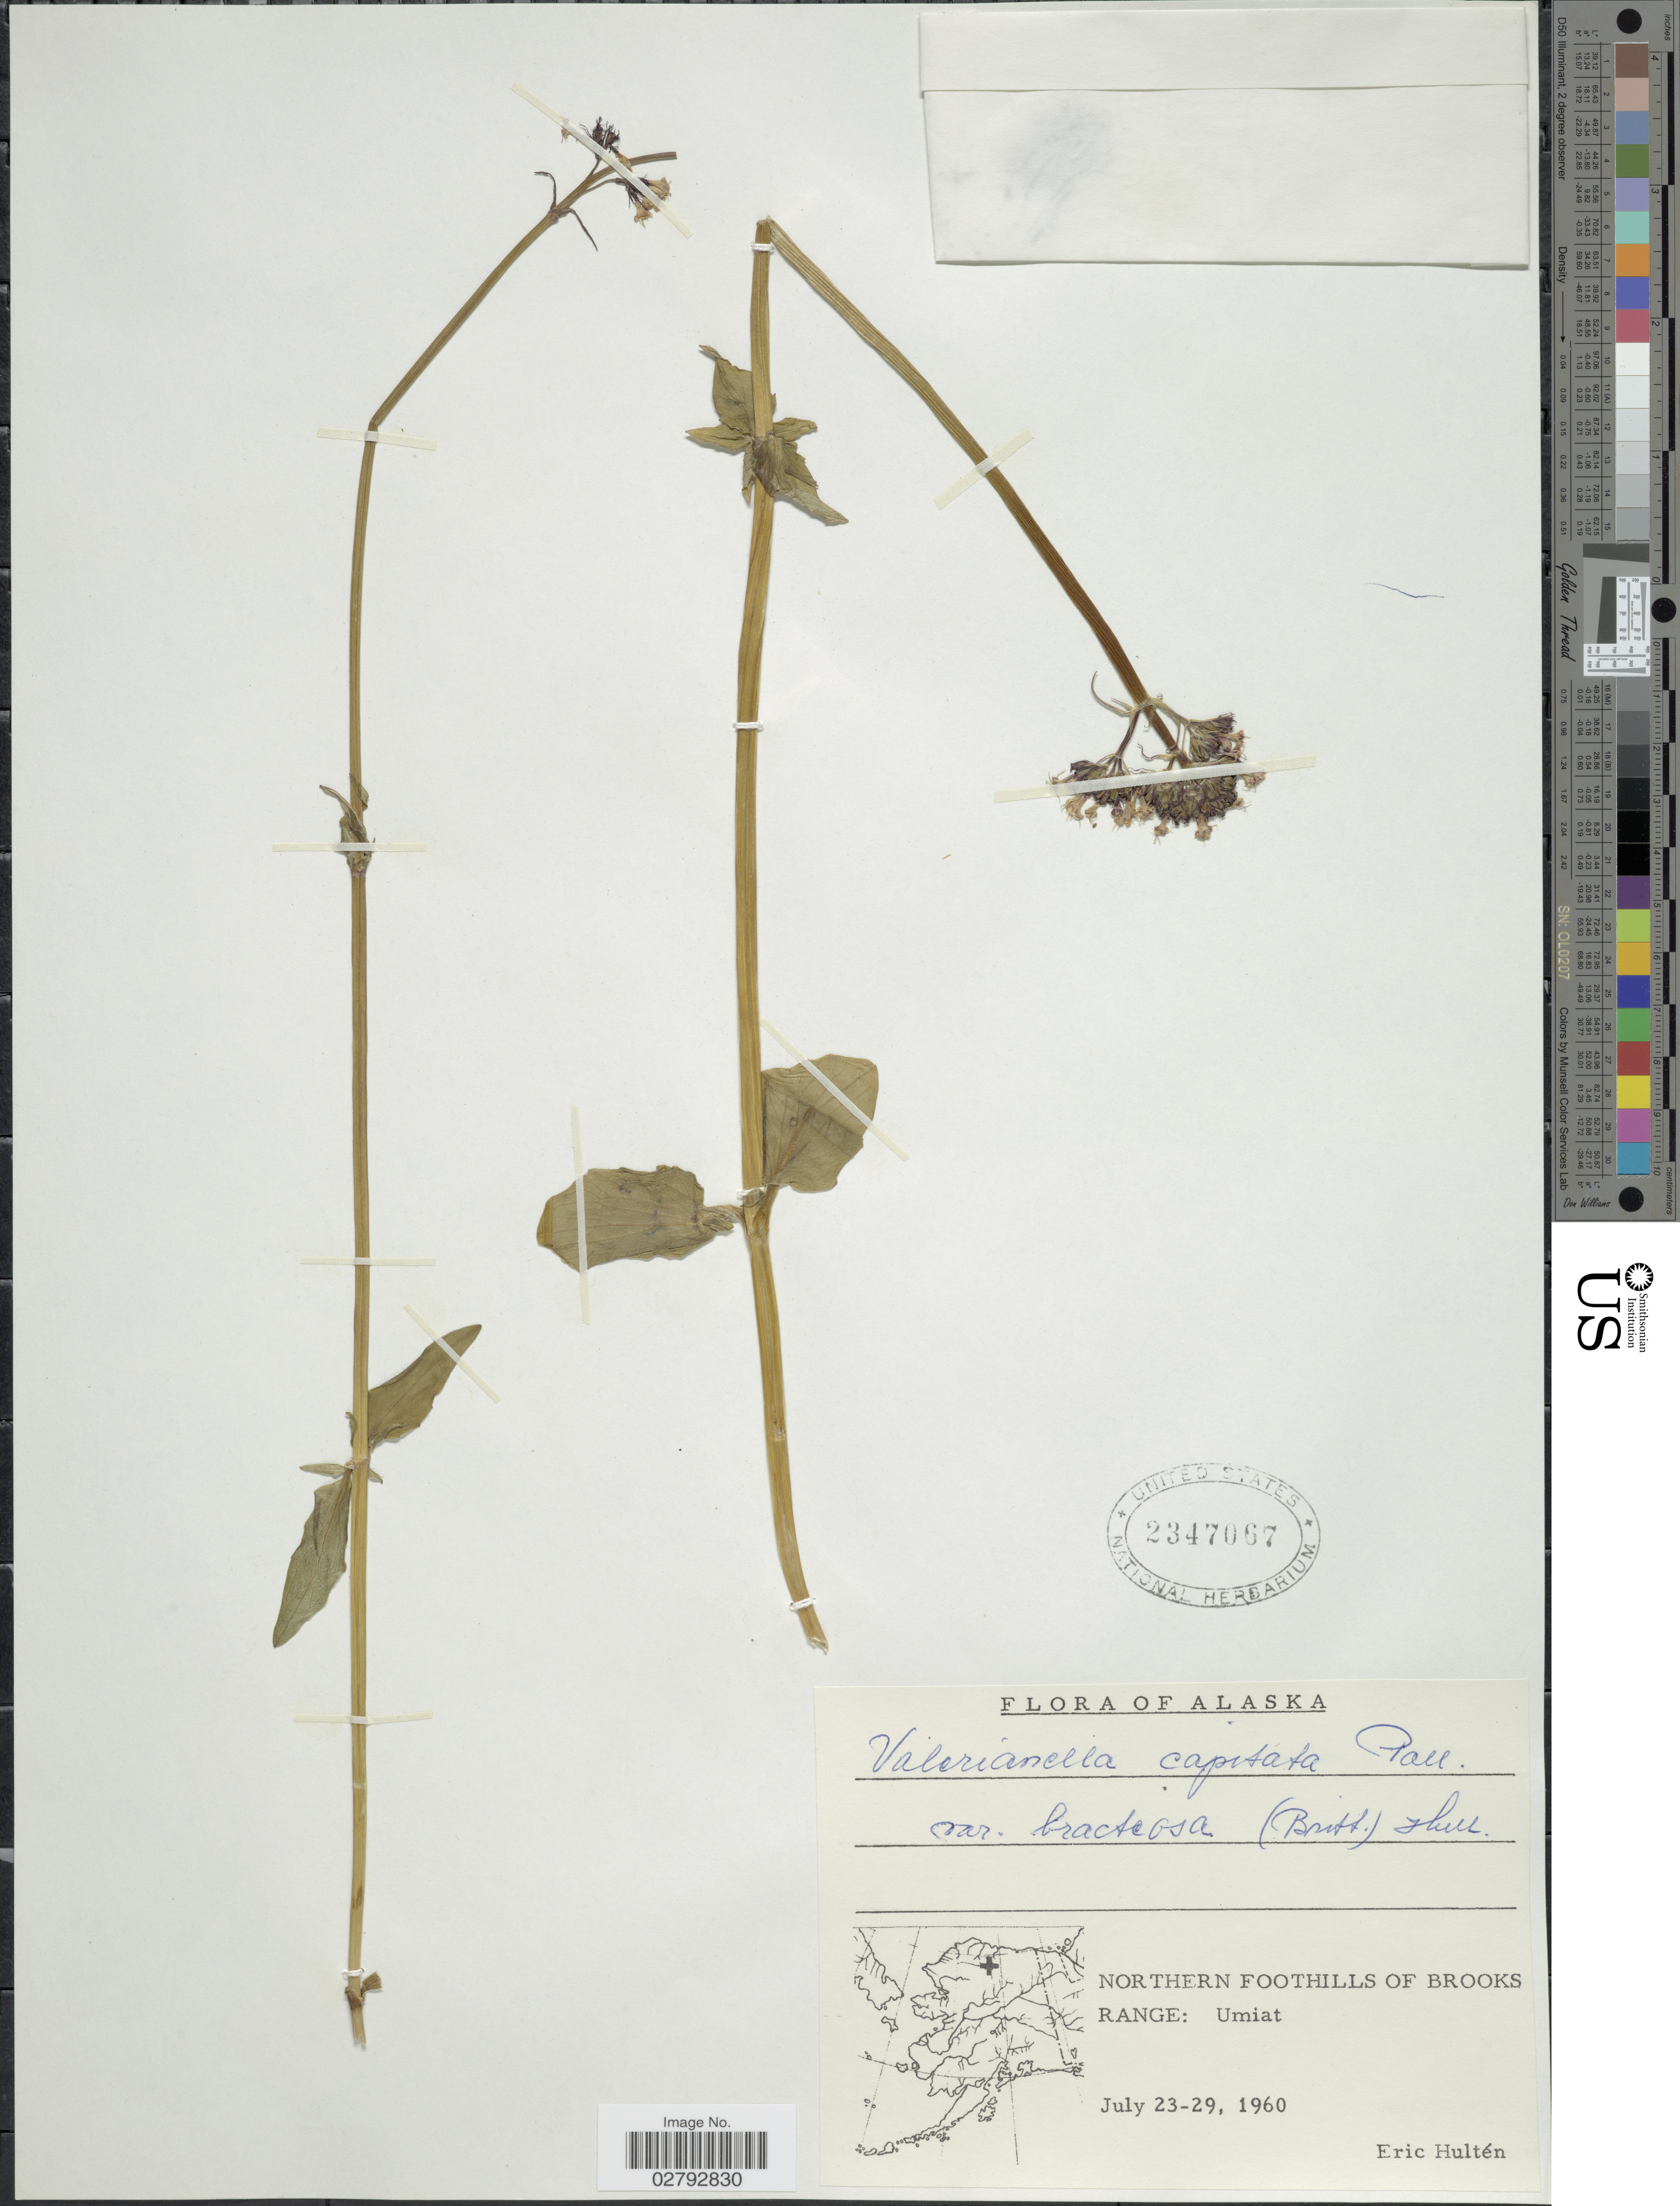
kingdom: Plantae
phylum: Tracheophyta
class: Magnoliopsida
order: Dipsacales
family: Caprifoliaceae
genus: Valeriana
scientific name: Valeriana capitata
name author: Link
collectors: E. G. Hultén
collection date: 1960-07-23/1960-07-29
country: United States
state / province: Alaska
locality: Northern Foothills of Brooks Range: Umiat.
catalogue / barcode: US 2347067